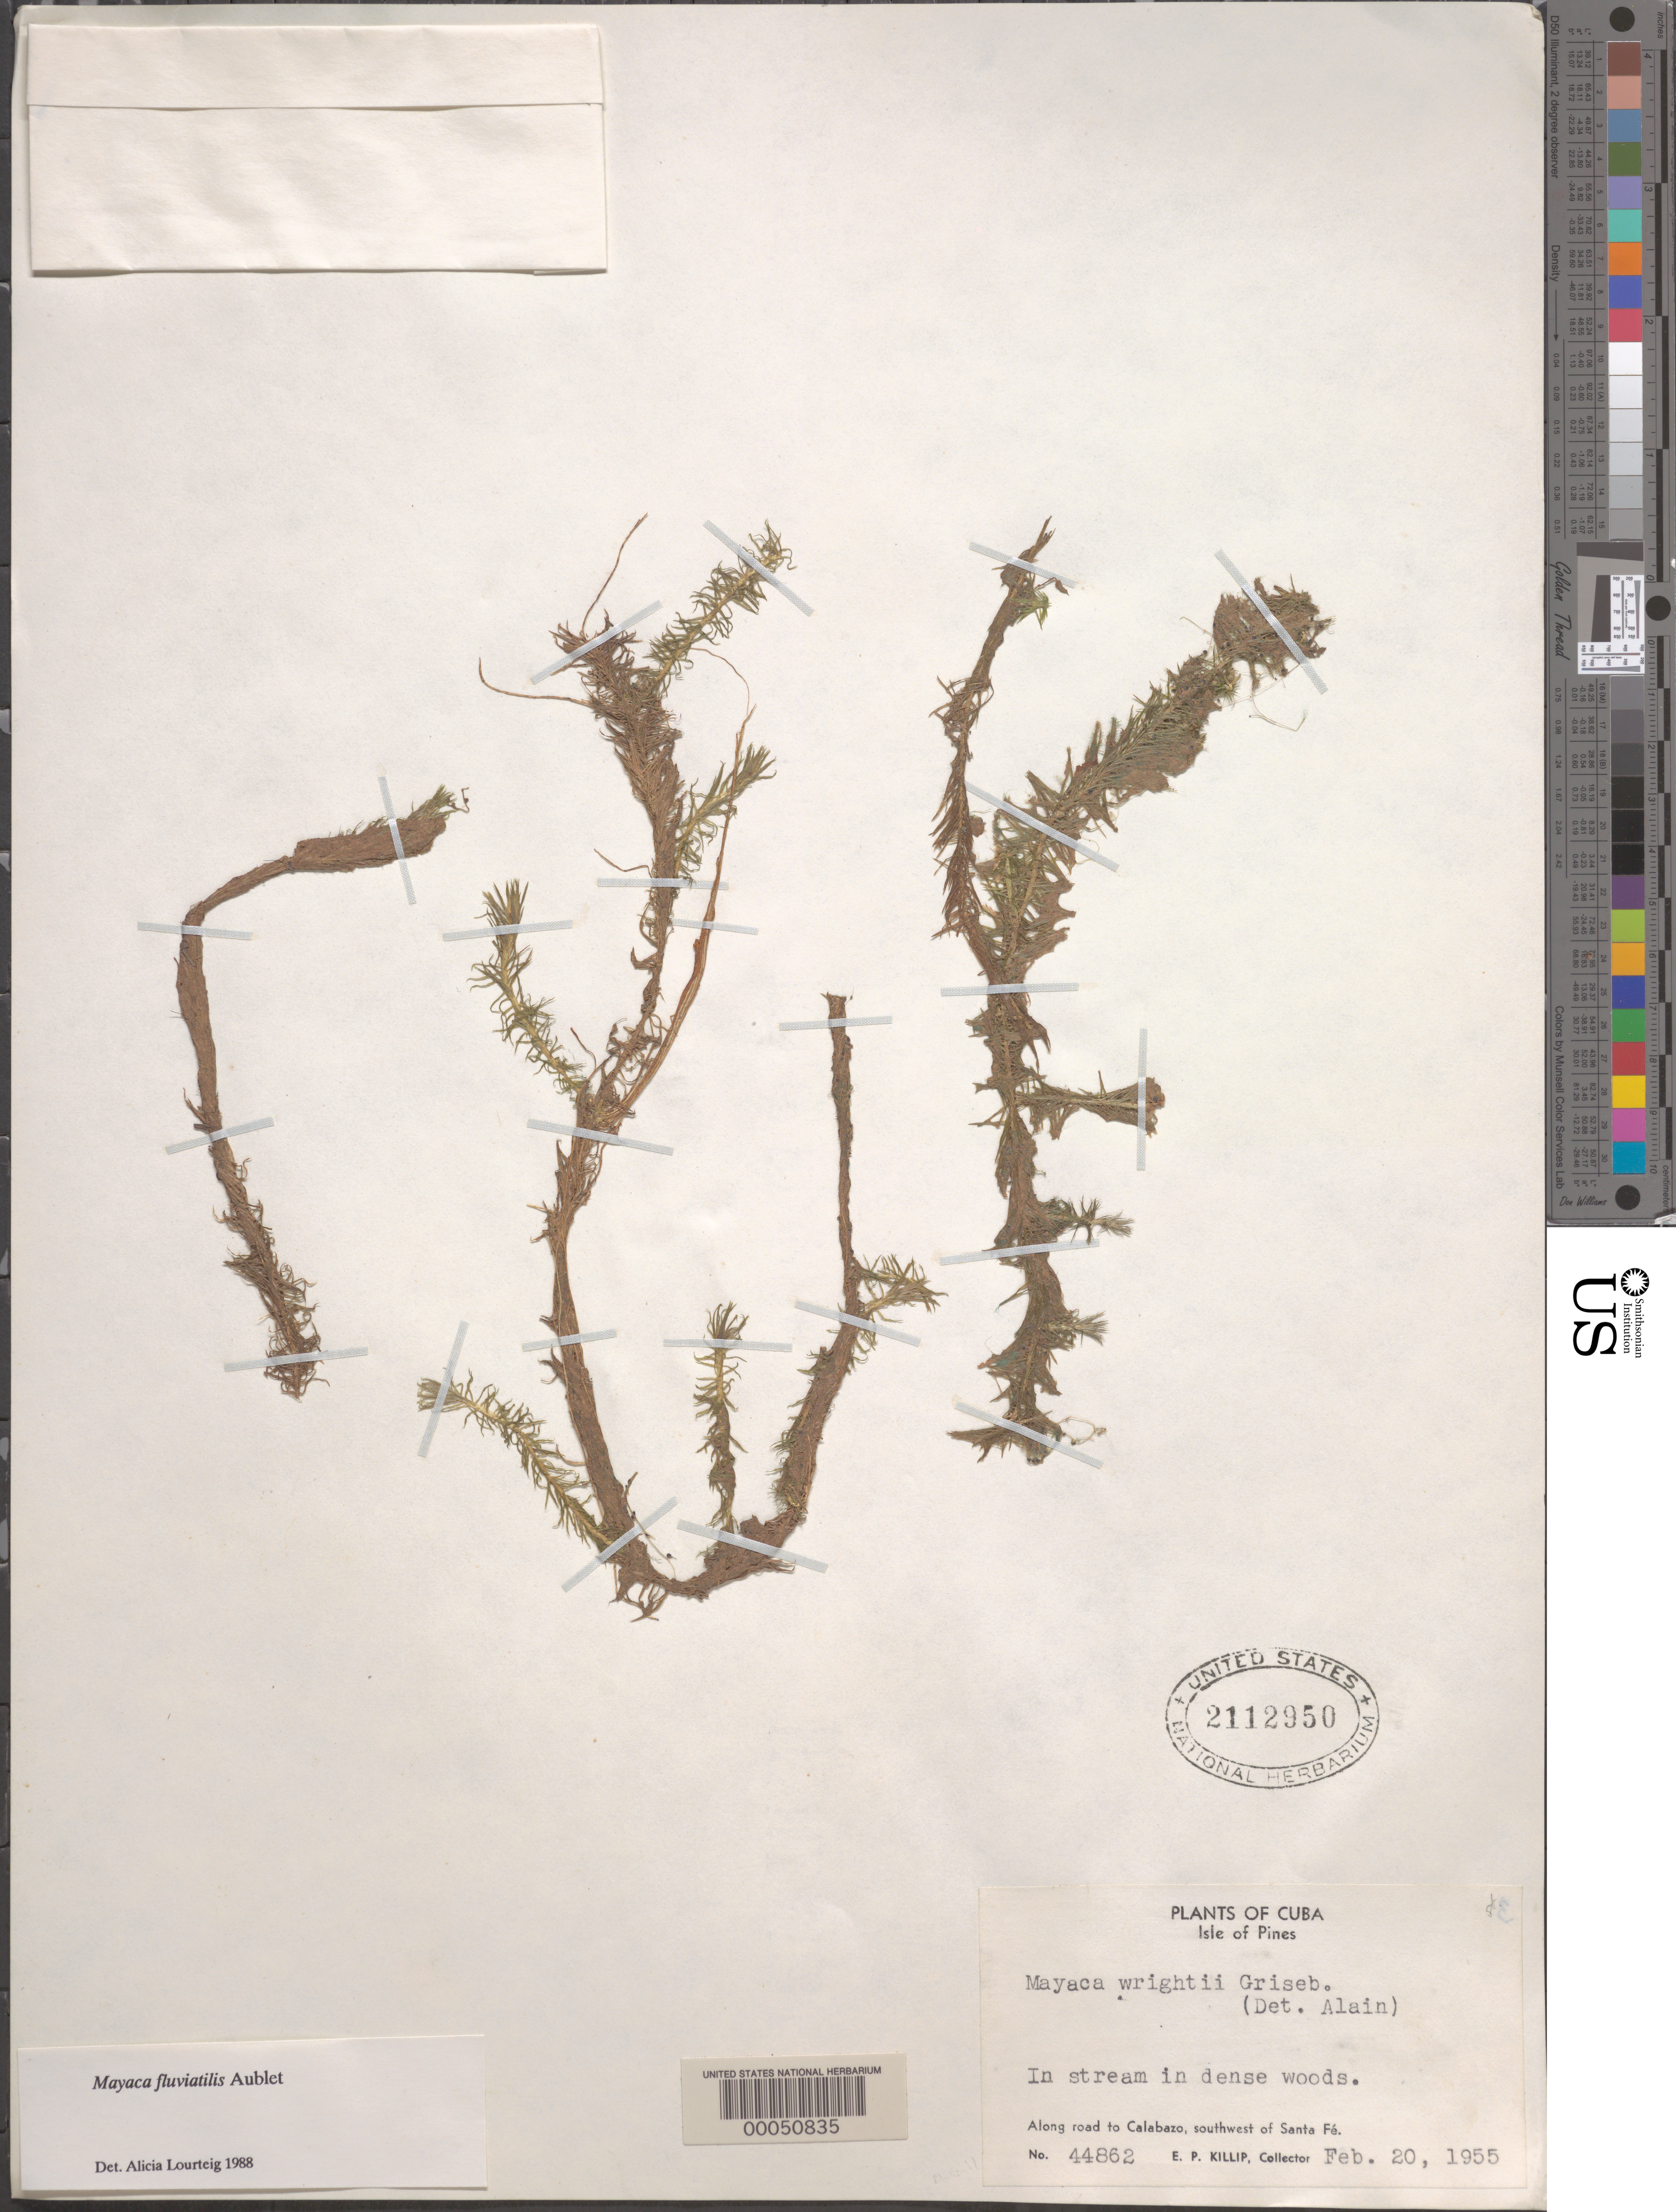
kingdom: Plantae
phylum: Tracheophyta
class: Liliopsida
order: Poales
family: Mayacaceae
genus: Mayaca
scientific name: Mayaca fluviatilis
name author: Aubl.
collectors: E. P. Killip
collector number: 44862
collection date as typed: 20 Feb 1955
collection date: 1955-02-20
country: Cuba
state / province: Isla de La Juventud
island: Isla de La Juventud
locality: Isle of pines. [province originally recorded as la habana.]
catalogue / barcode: US 2112950